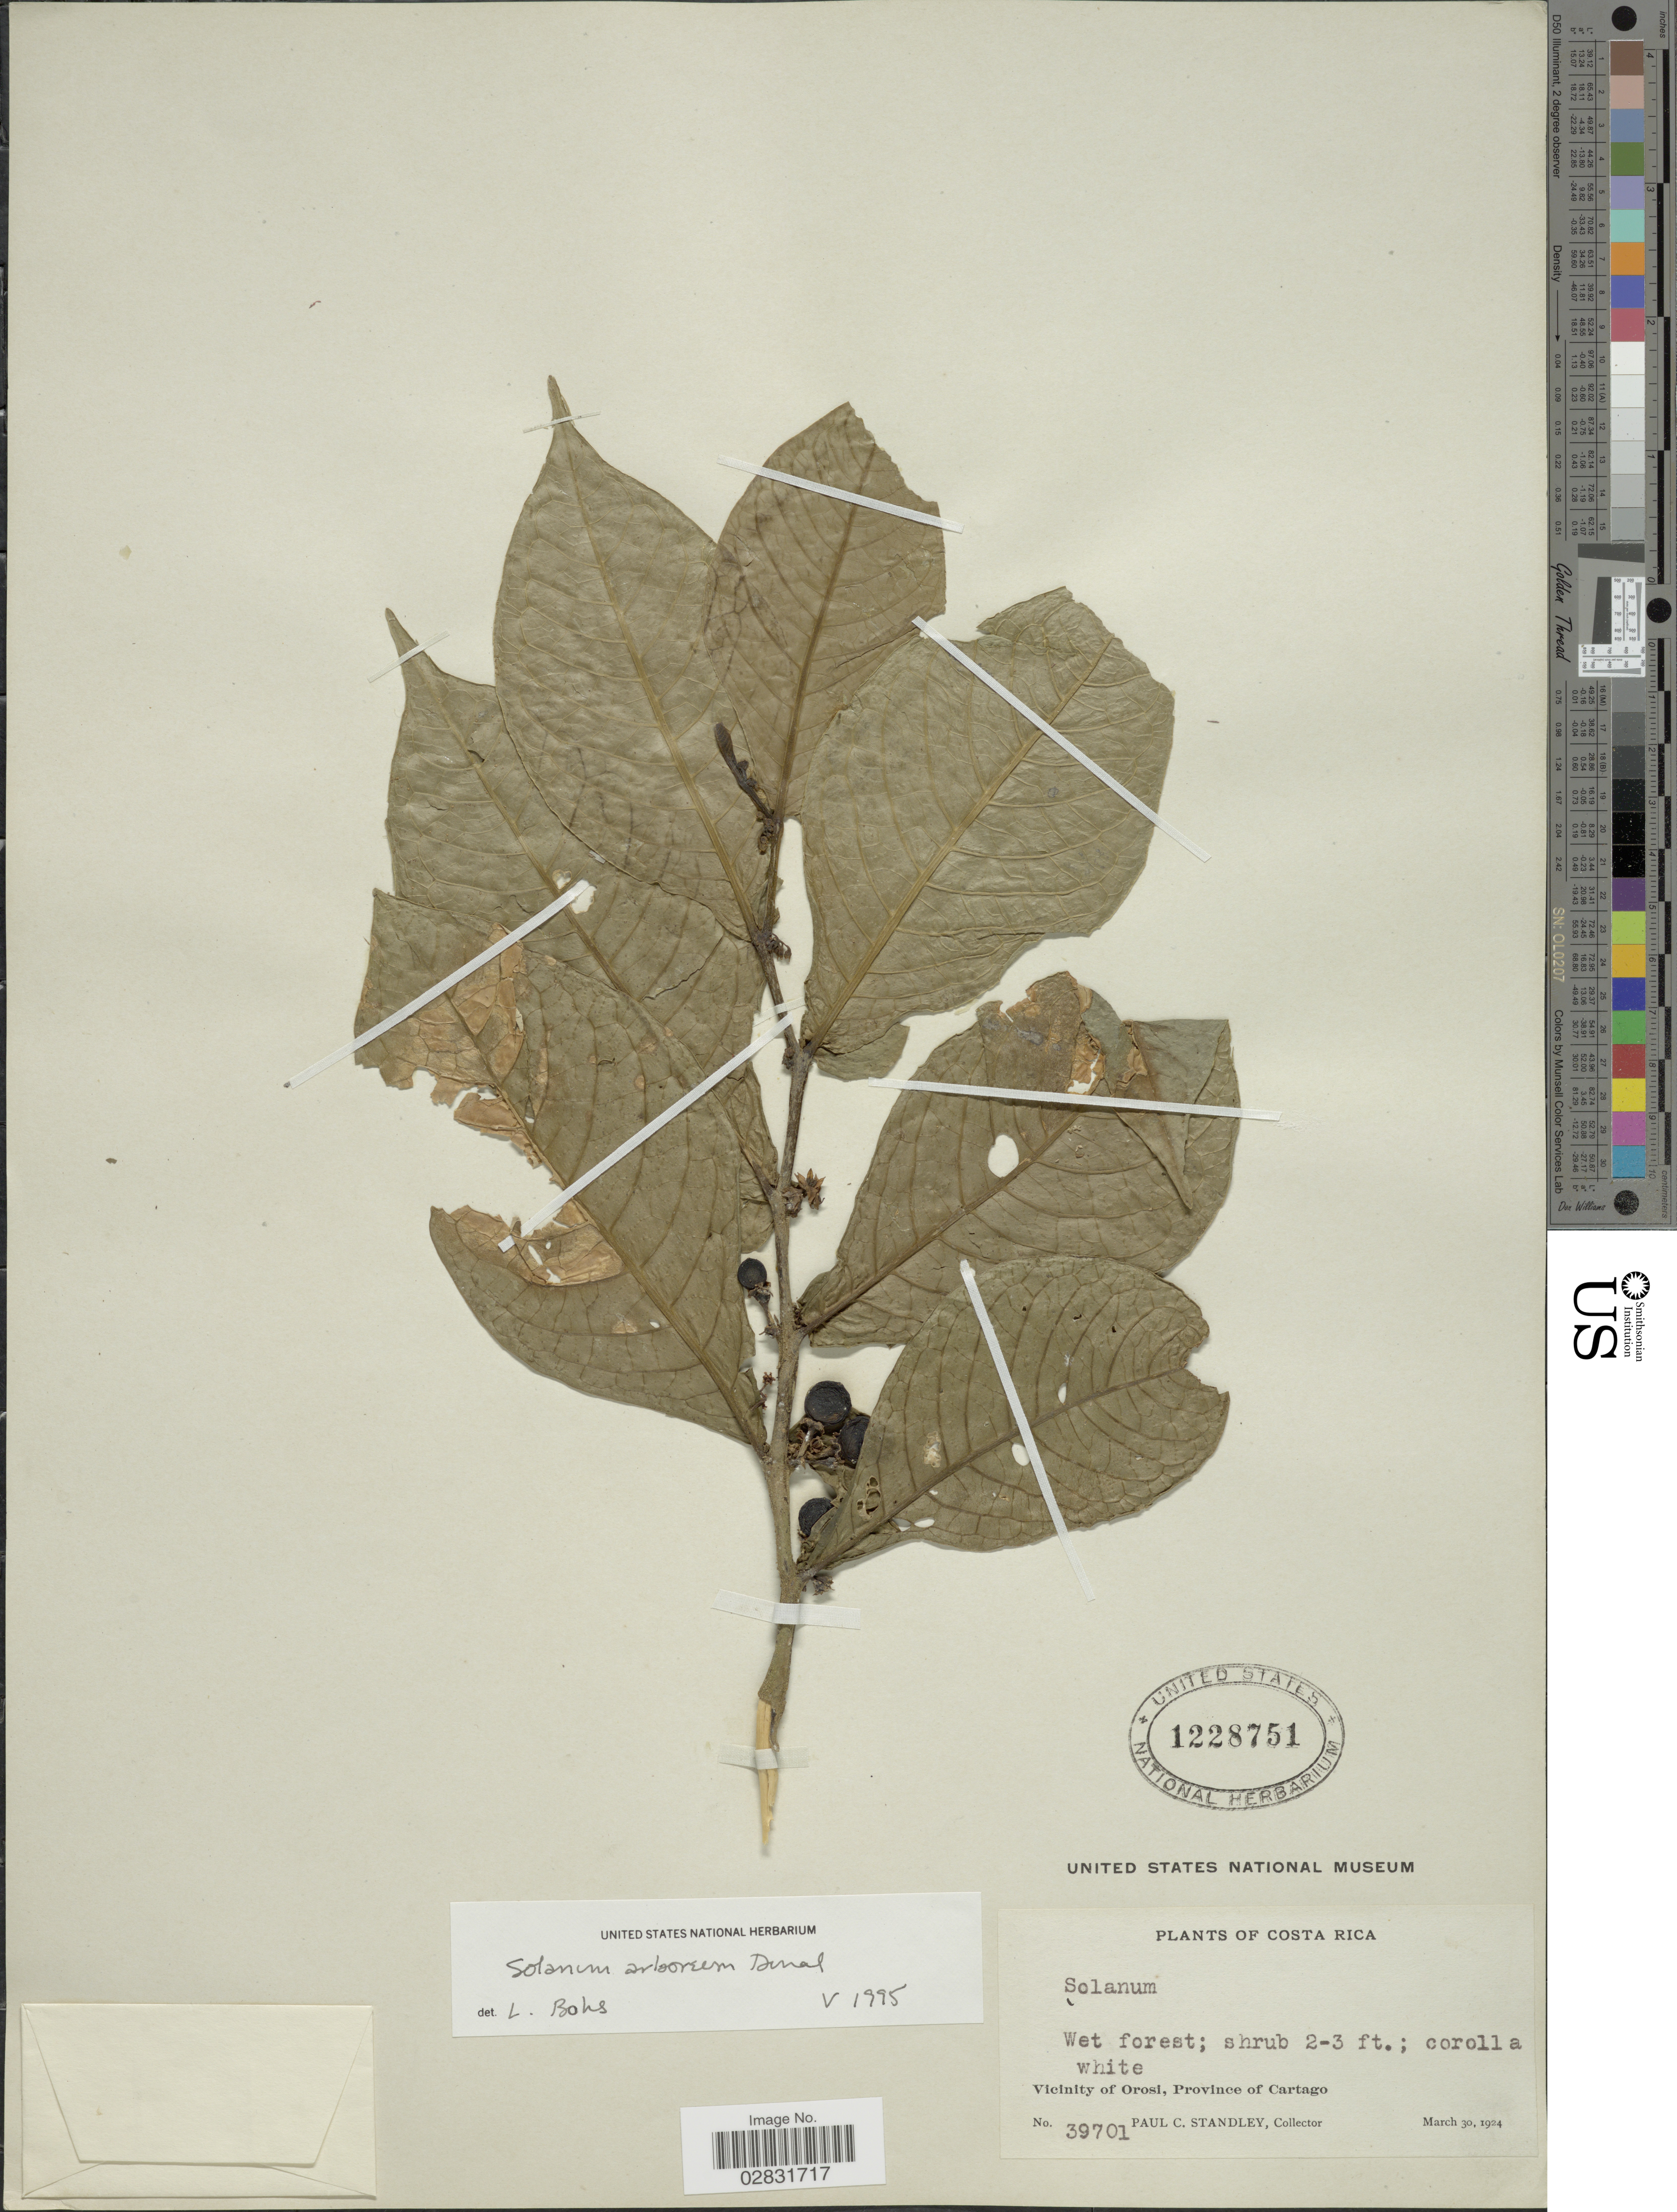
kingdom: Plantae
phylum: Tracheophyta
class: Magnoliopsida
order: Solanales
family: Solanaceae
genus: Solanum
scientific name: Solanum arboreum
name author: Dunal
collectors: P. C. Standley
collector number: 39701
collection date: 1924-03-30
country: Costa Rica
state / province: Cartago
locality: Vicinity of Orosi.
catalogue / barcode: US 1228751